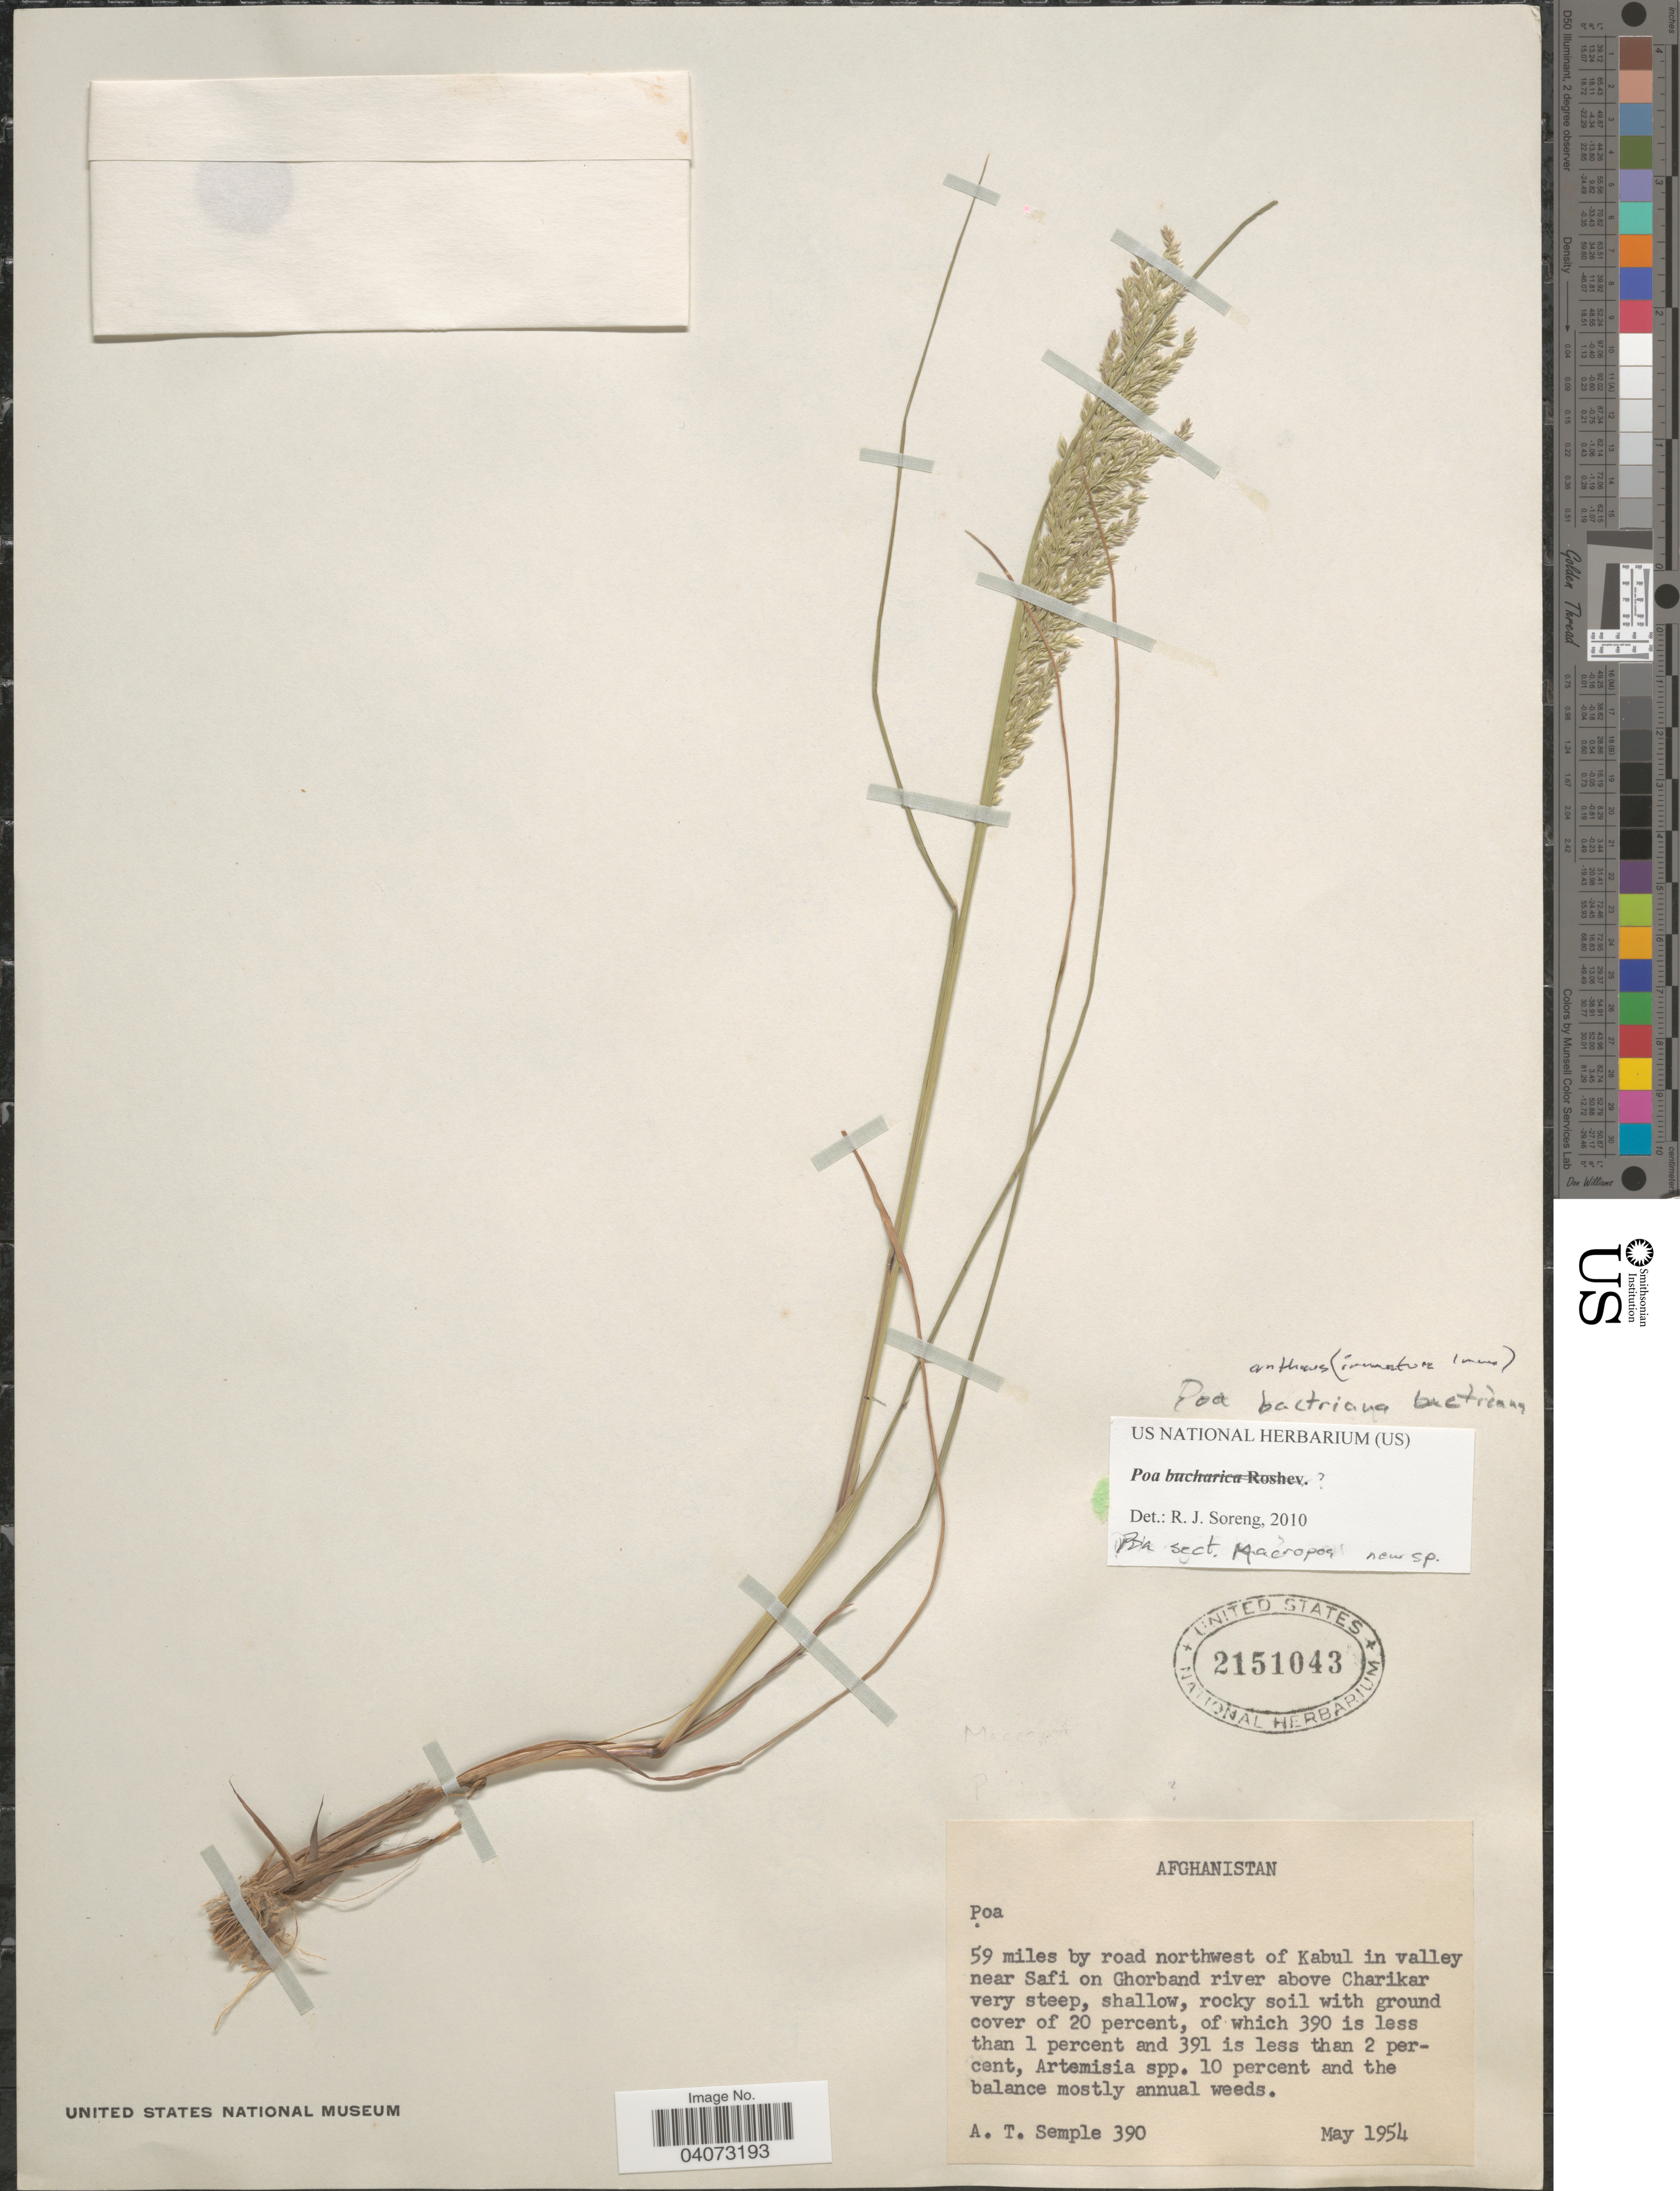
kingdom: Plantae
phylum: Tracheophyta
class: Liliopsida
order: Poales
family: Poaceae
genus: Poa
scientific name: Poa bactriana subsp. bactriana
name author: Roshev.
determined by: Soreng, Robert J., Research Associate (BOT), Smithsonian Institution - National Museum of Natural History (UNITED STATES)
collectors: A. Semple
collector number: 390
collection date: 1954-05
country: Afghanistan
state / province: Kabul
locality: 59 miles by road northwest of Kabul in valley near Safi on Ghorband river above Charikar.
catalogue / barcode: US 2151043